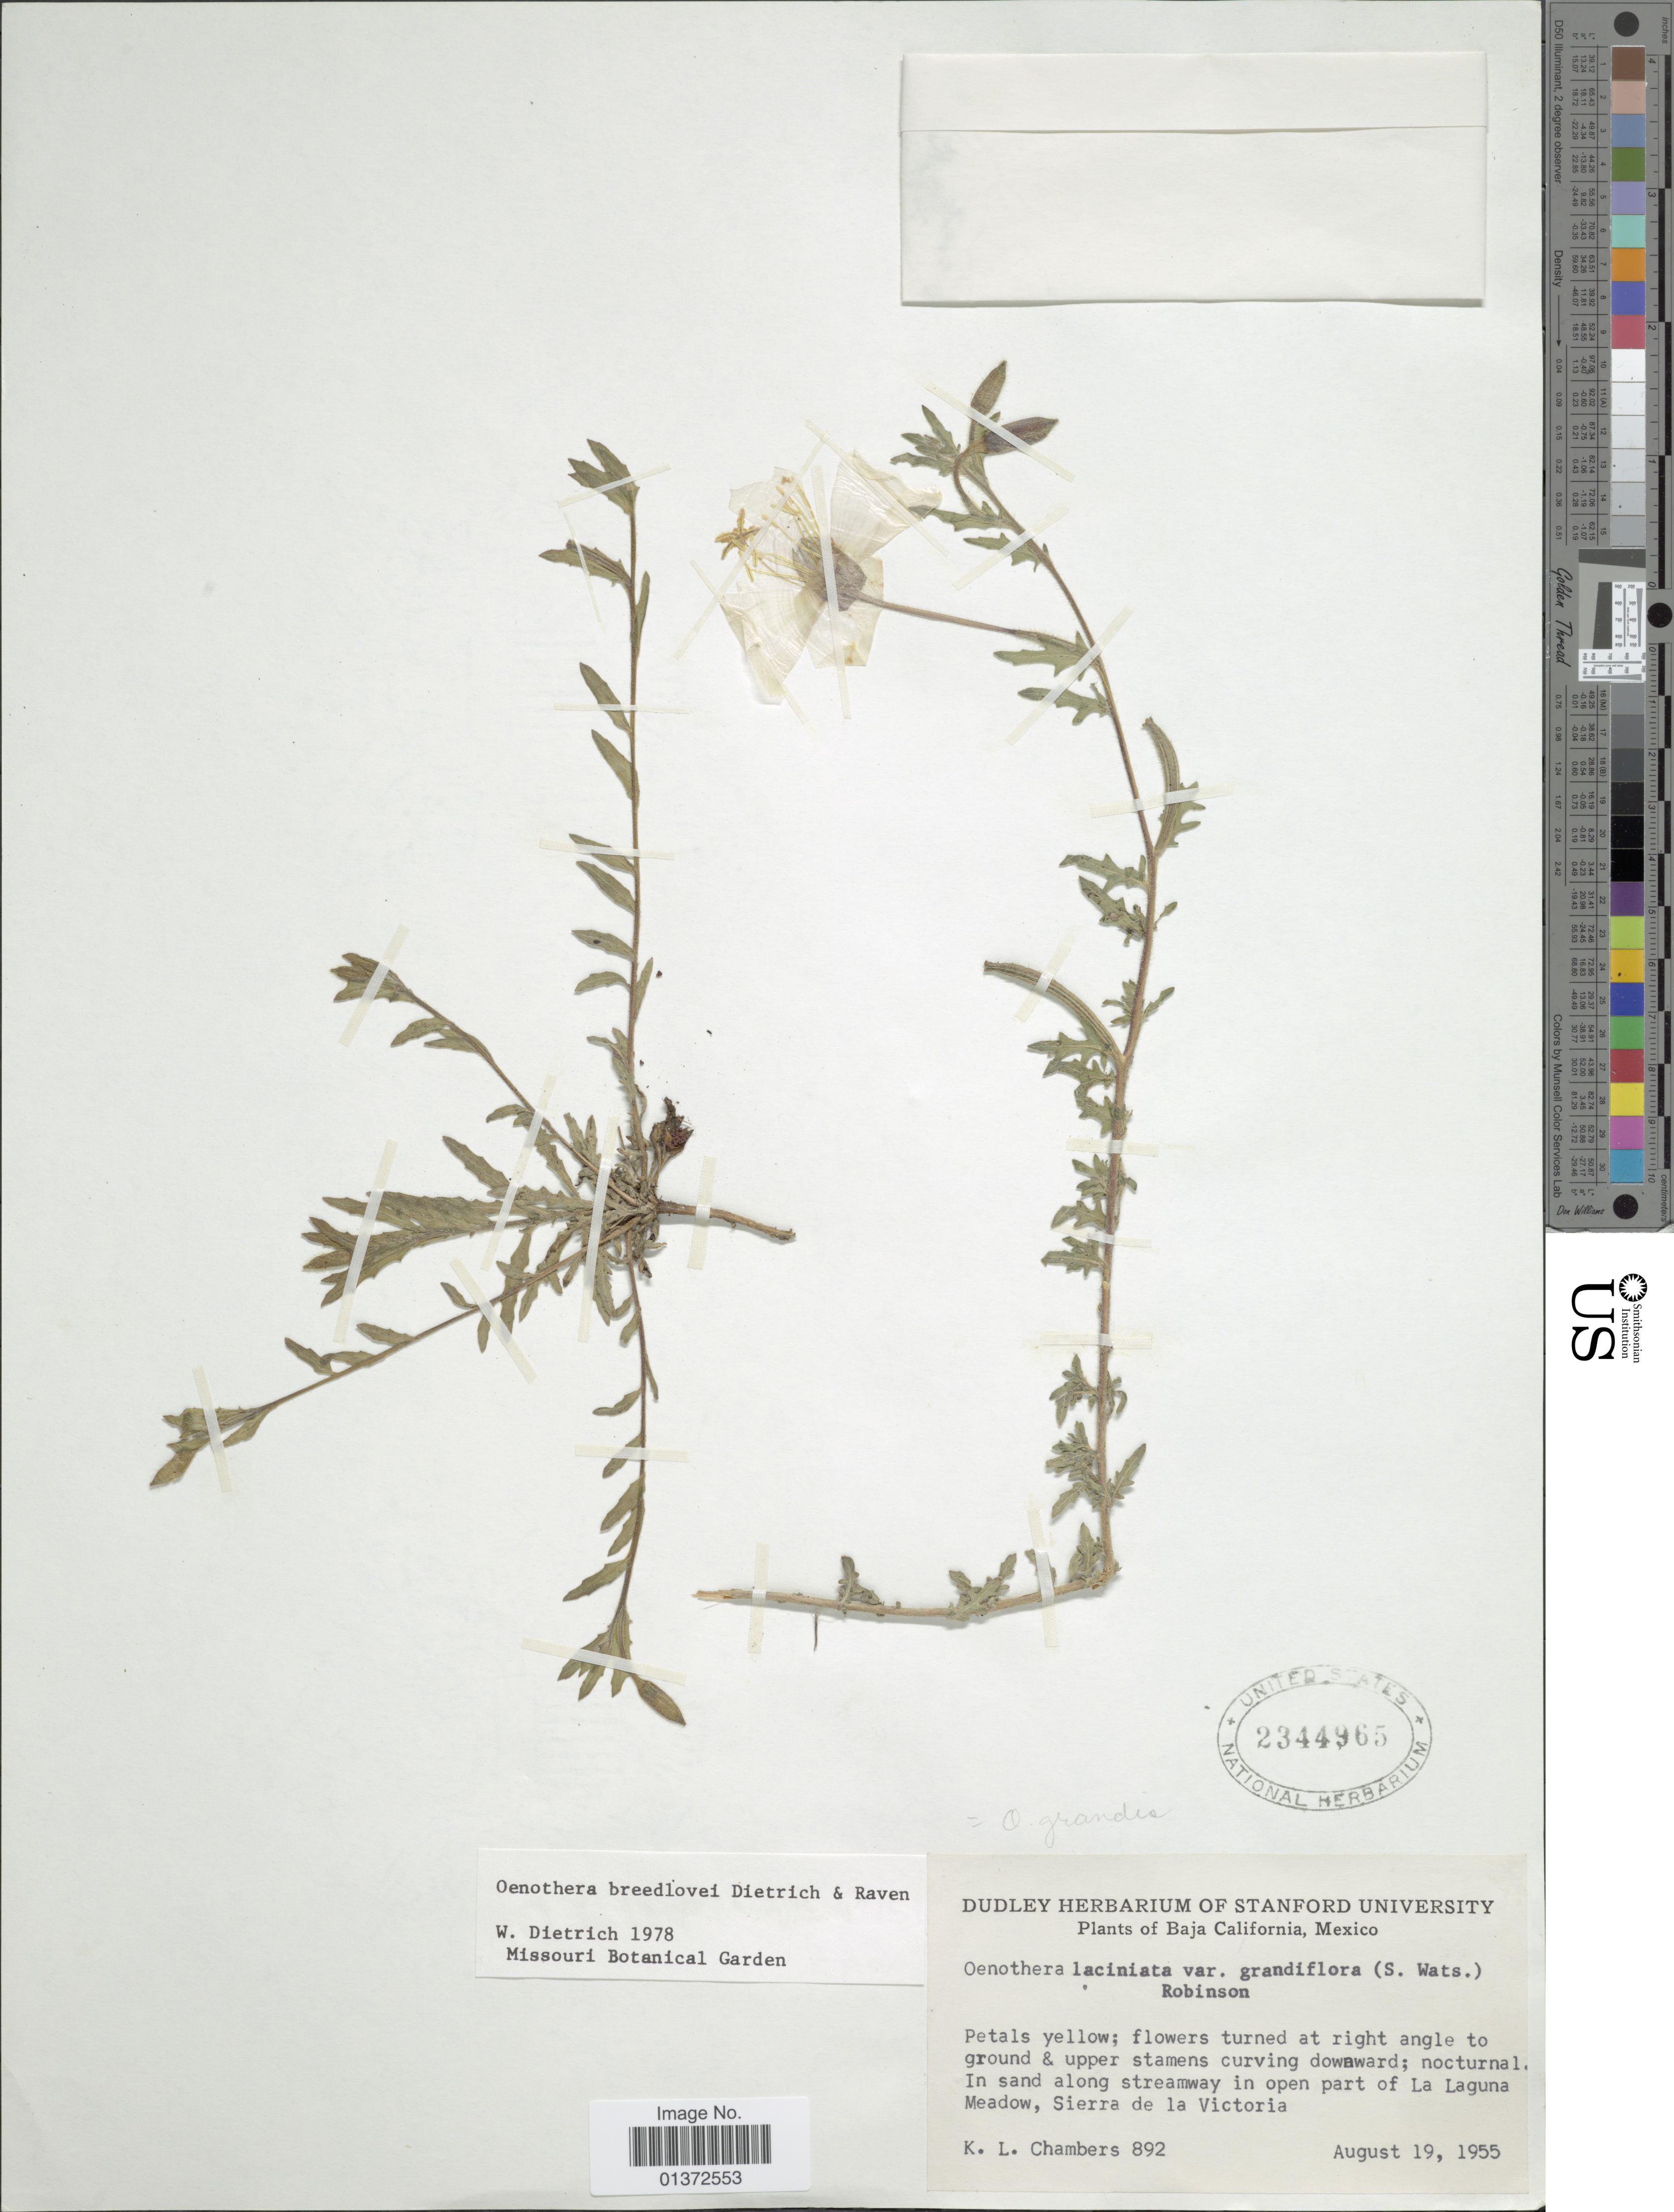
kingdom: Plantae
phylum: Tracheophyta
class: Magnoliopsida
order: Myrtales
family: Onagraceae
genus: Oenothera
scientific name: Oenothera breedlovei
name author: W. Dietr. & W.L. Wagner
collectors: K. Chambers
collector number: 892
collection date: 1955-08-19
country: Mexico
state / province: Baja California Sur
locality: In open part of La Laguna Meadow, Sierra de la Victoria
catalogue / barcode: US 2344965